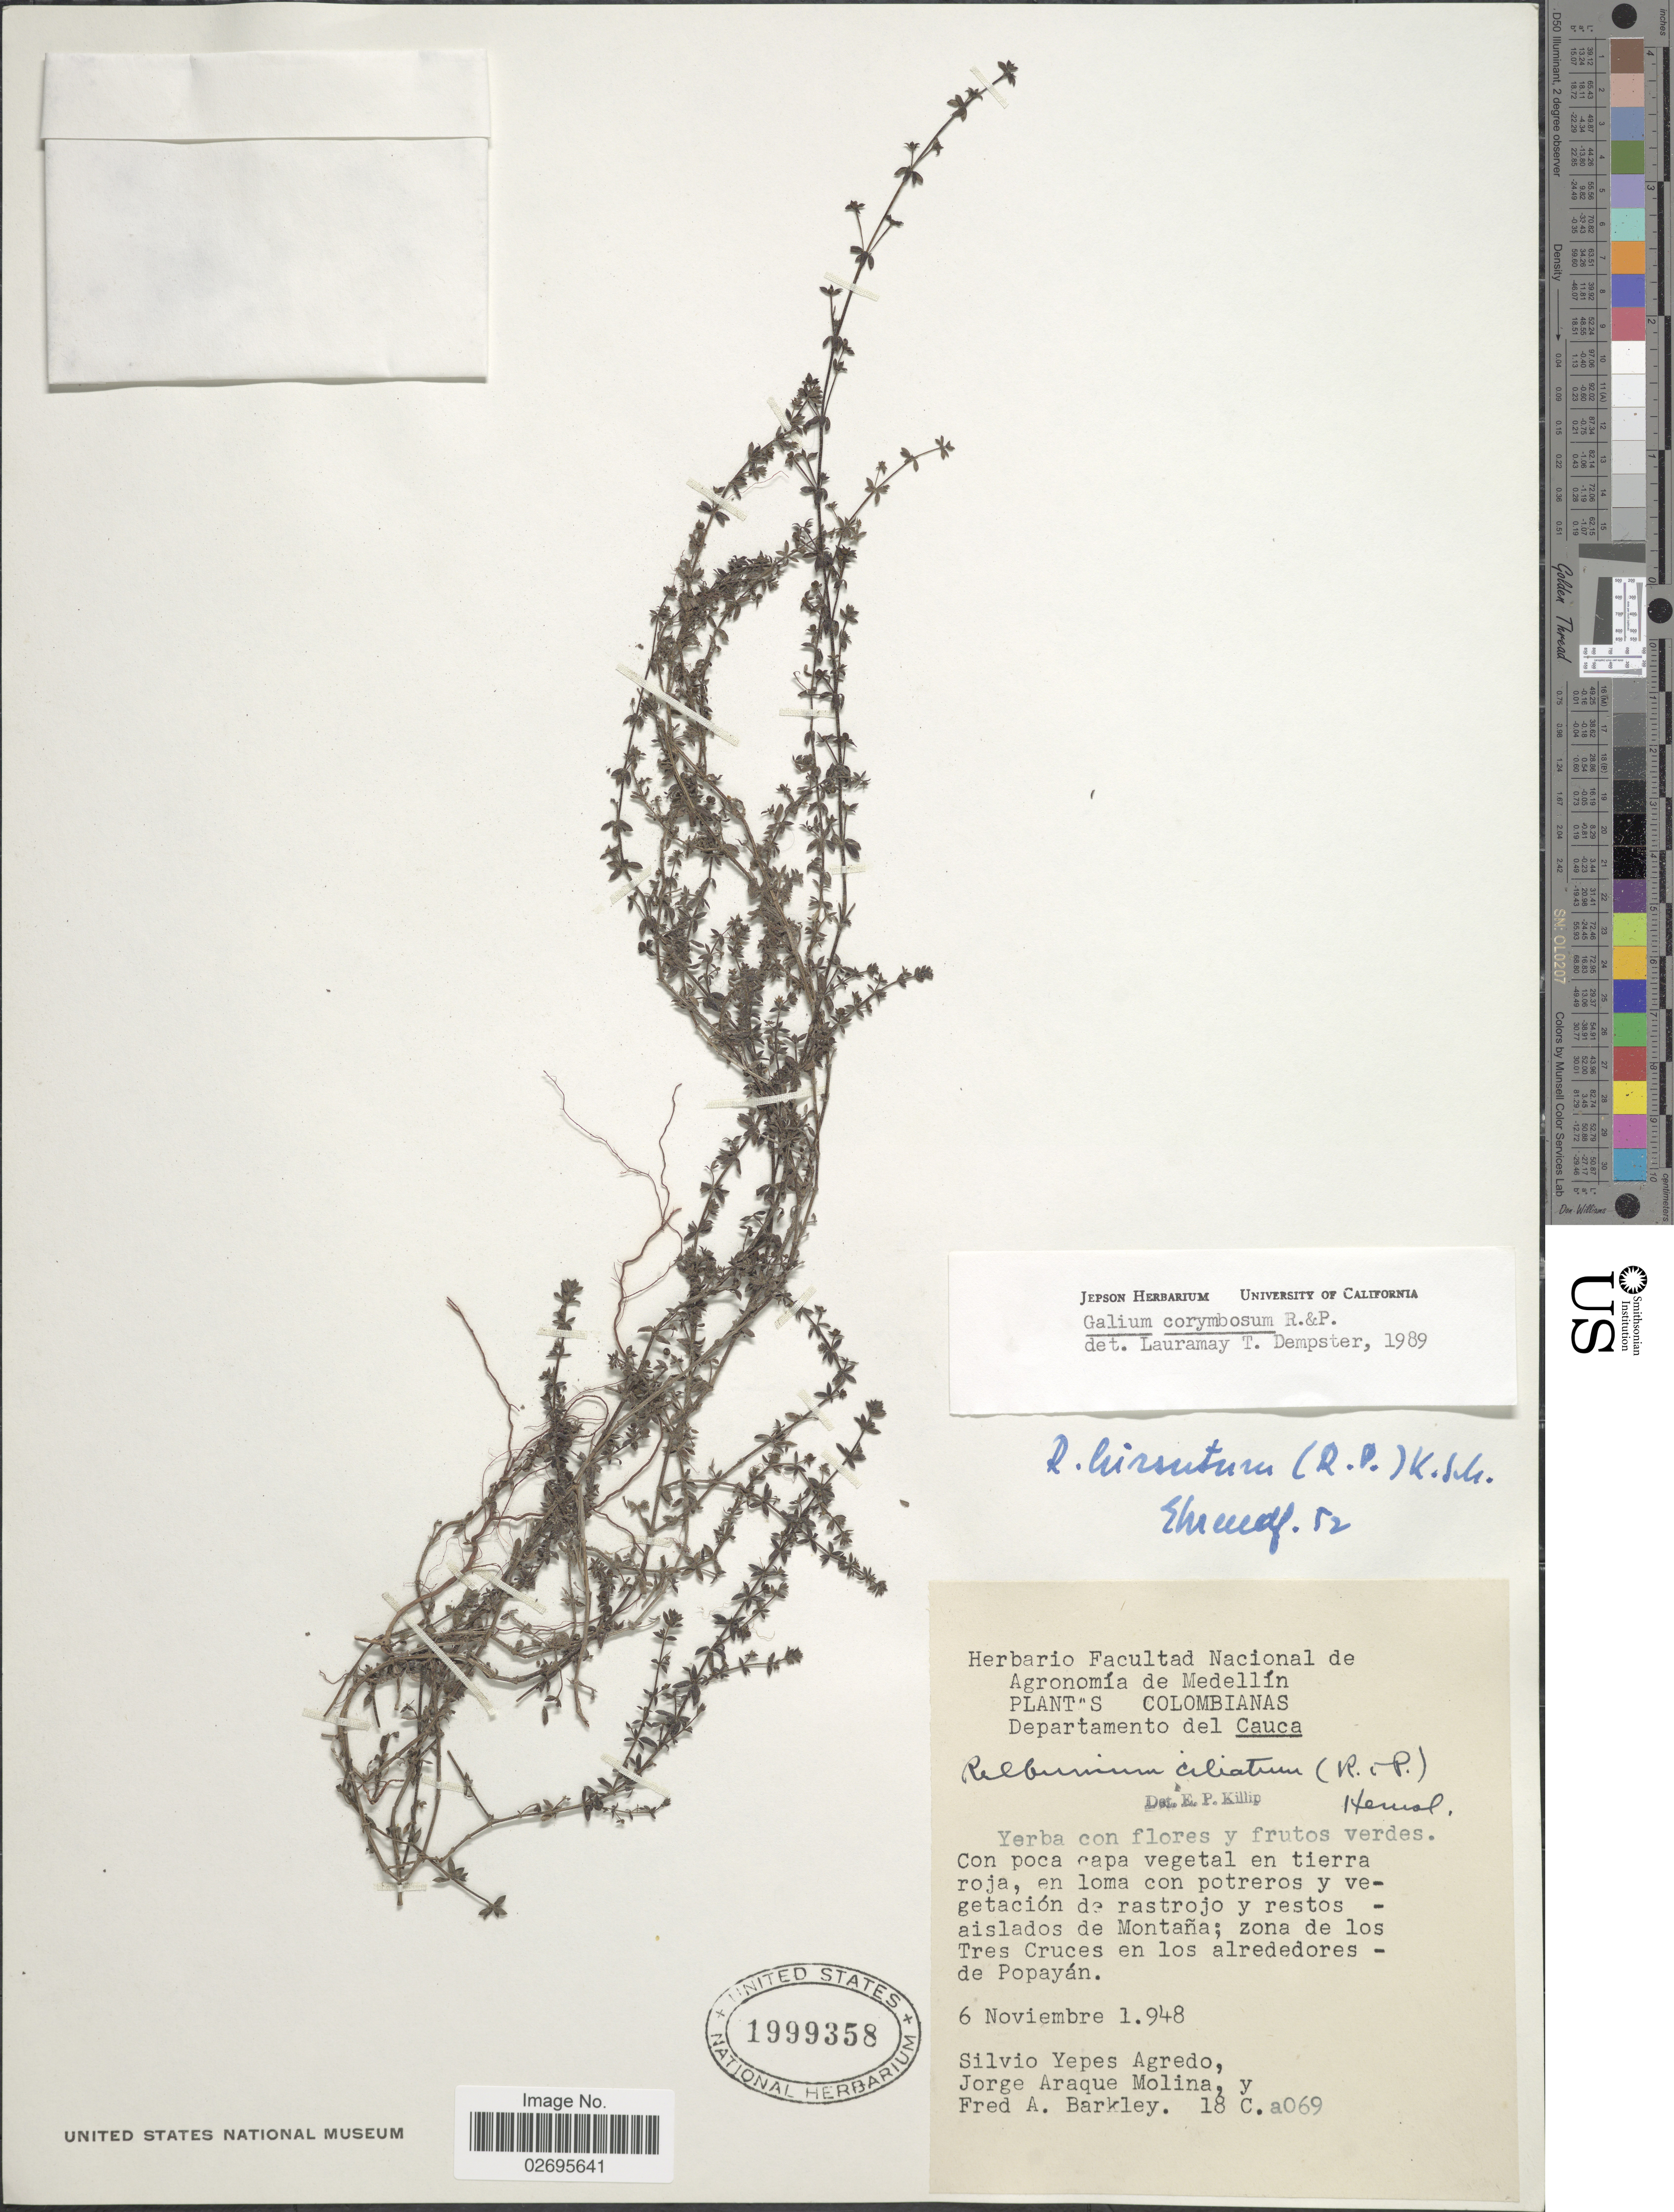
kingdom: Plantae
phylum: Tracheophyta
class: Magnoliopsida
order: Gentianales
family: Rubiaceae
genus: Galium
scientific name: Galium corymbosum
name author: Ruiz & Pav.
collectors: S. Yepes-Agredo, J. Araque Molina & F. A. Barkley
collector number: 18 C. a069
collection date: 1948-11-06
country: Colombia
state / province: Cauca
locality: Departamento del Cauca, Zona de los Tres Cruces en los alrededores de Popayan.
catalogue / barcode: US 1999358